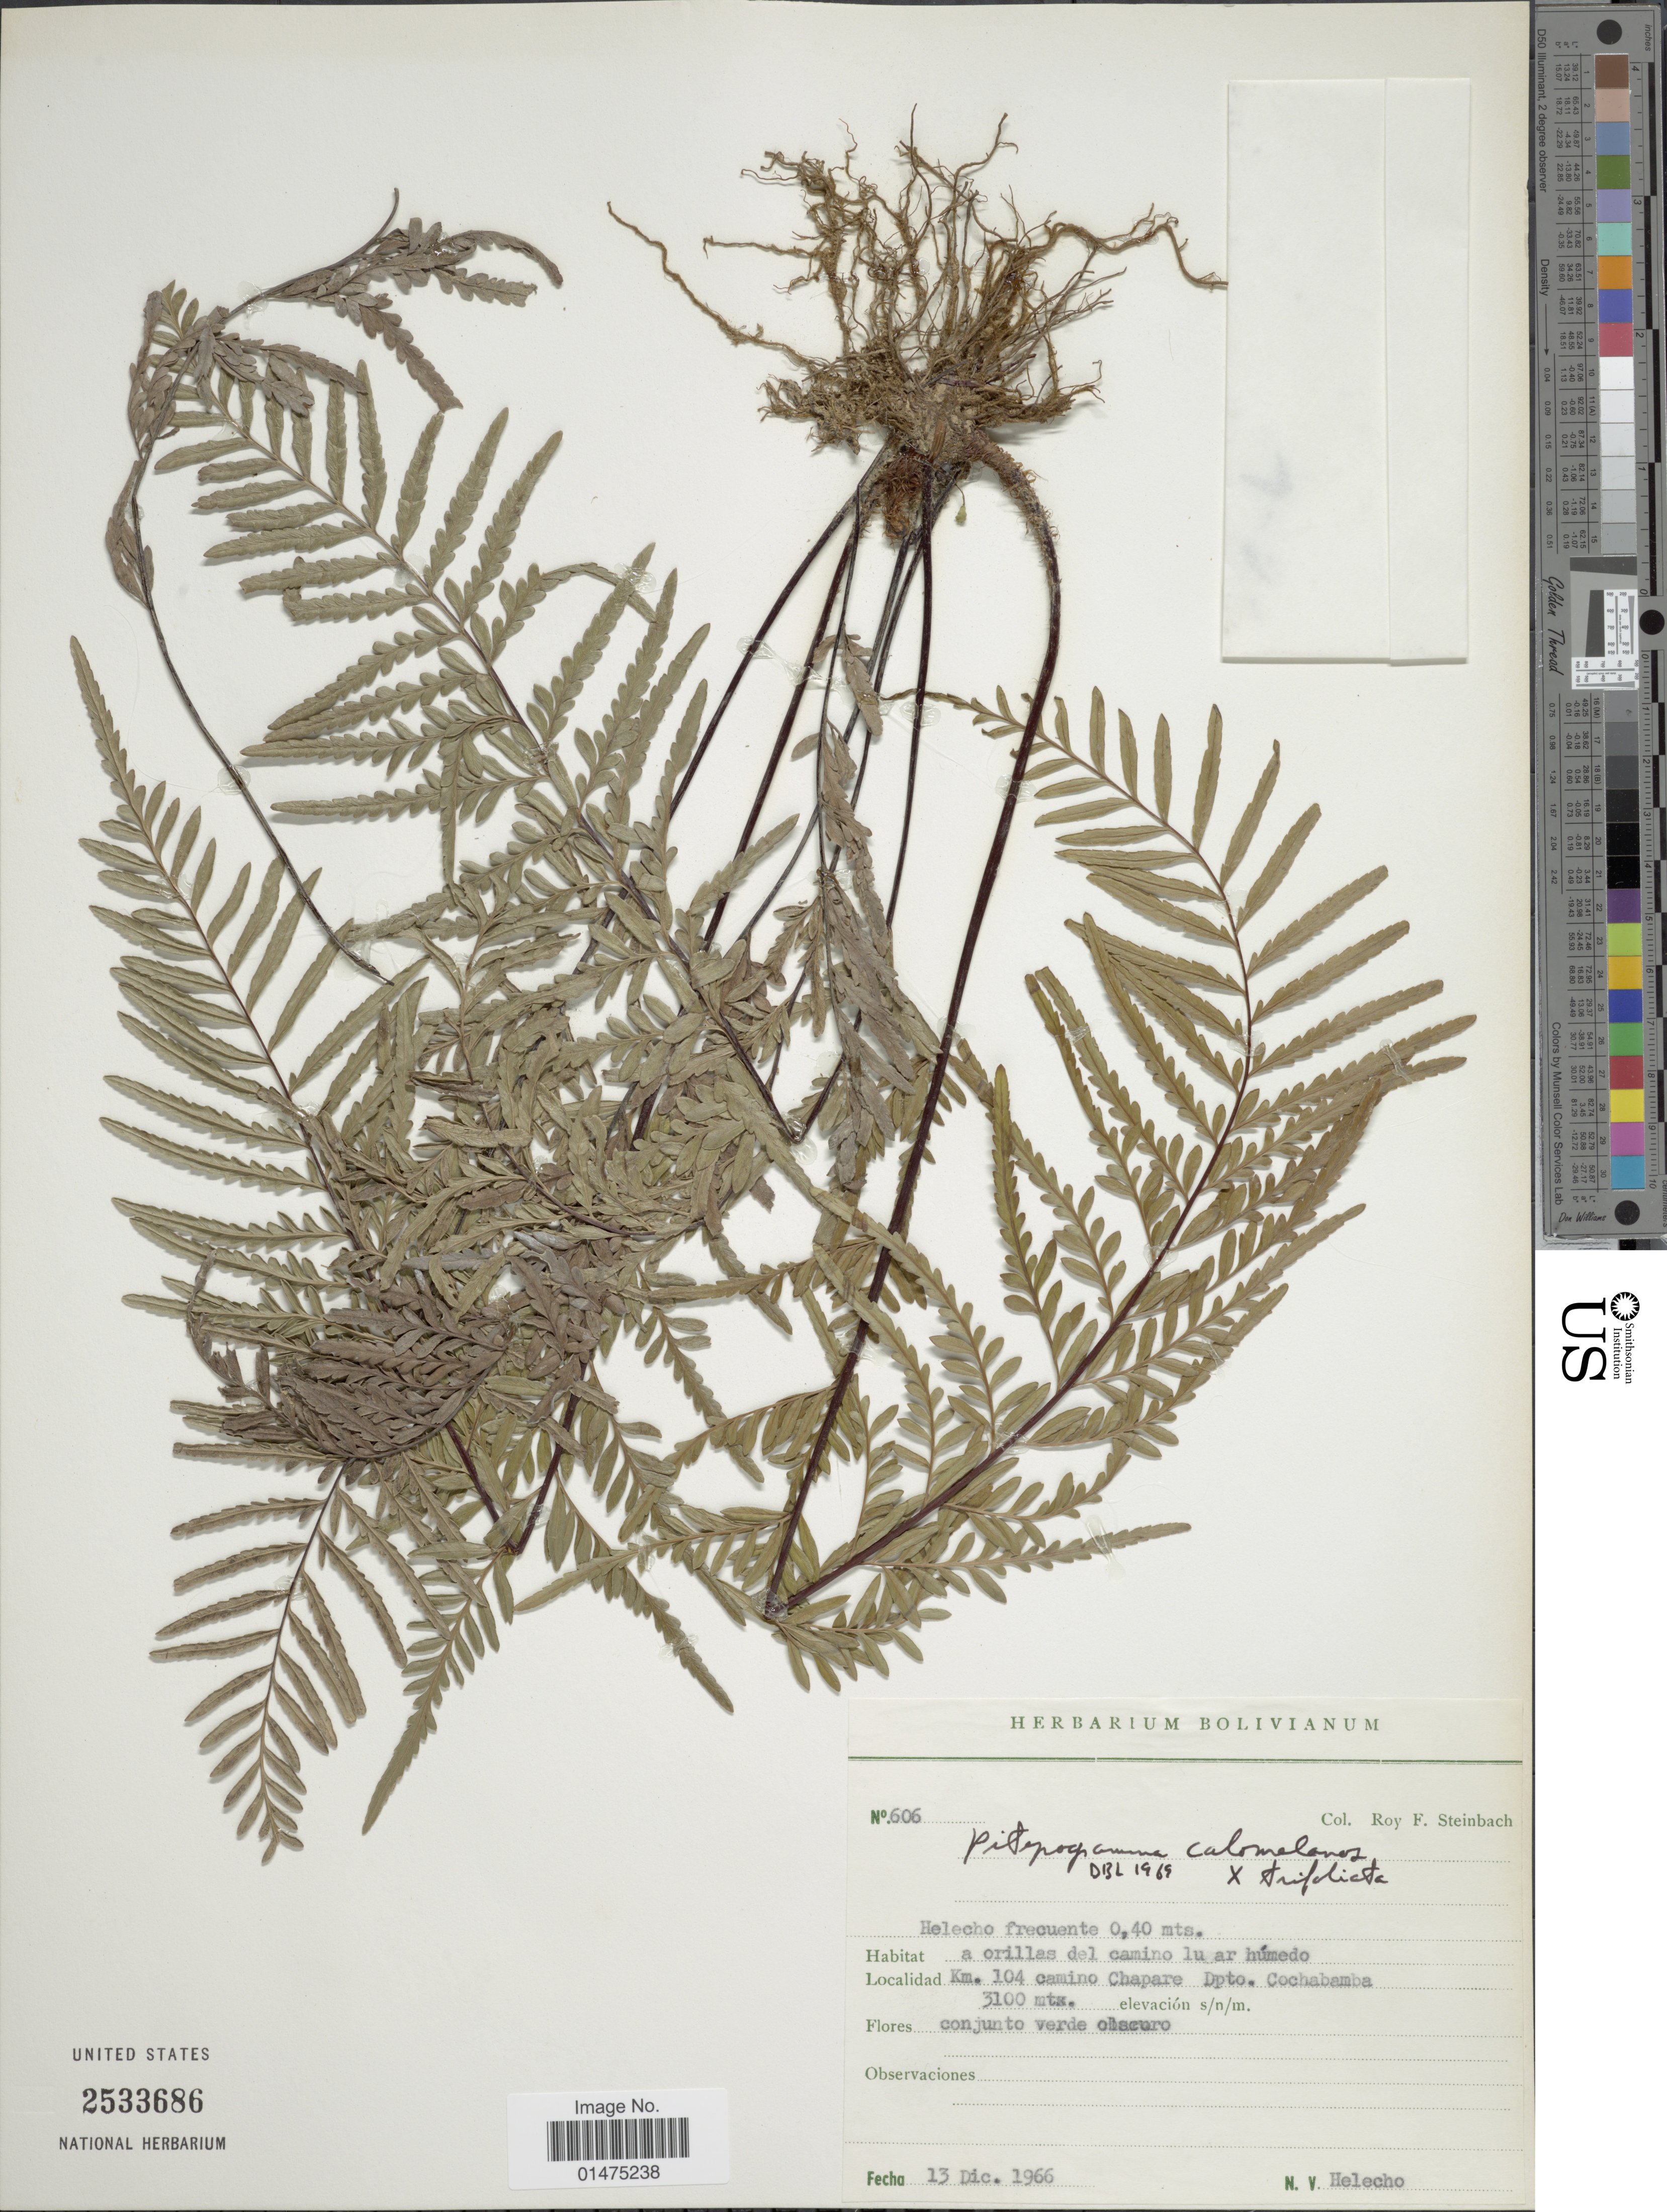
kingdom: Plantae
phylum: Tracheophyta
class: Polypodiopsida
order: Polypodiales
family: Pteridaceae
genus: Pityrogramma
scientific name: Pityrogramma trifoliata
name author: (L.) R.M. Tryon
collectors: R. F. Steinbach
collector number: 606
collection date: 1966-12-13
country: Bolivia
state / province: Cochabamba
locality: Km. 104 Camino Chapare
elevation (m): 3100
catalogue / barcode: US 2533686